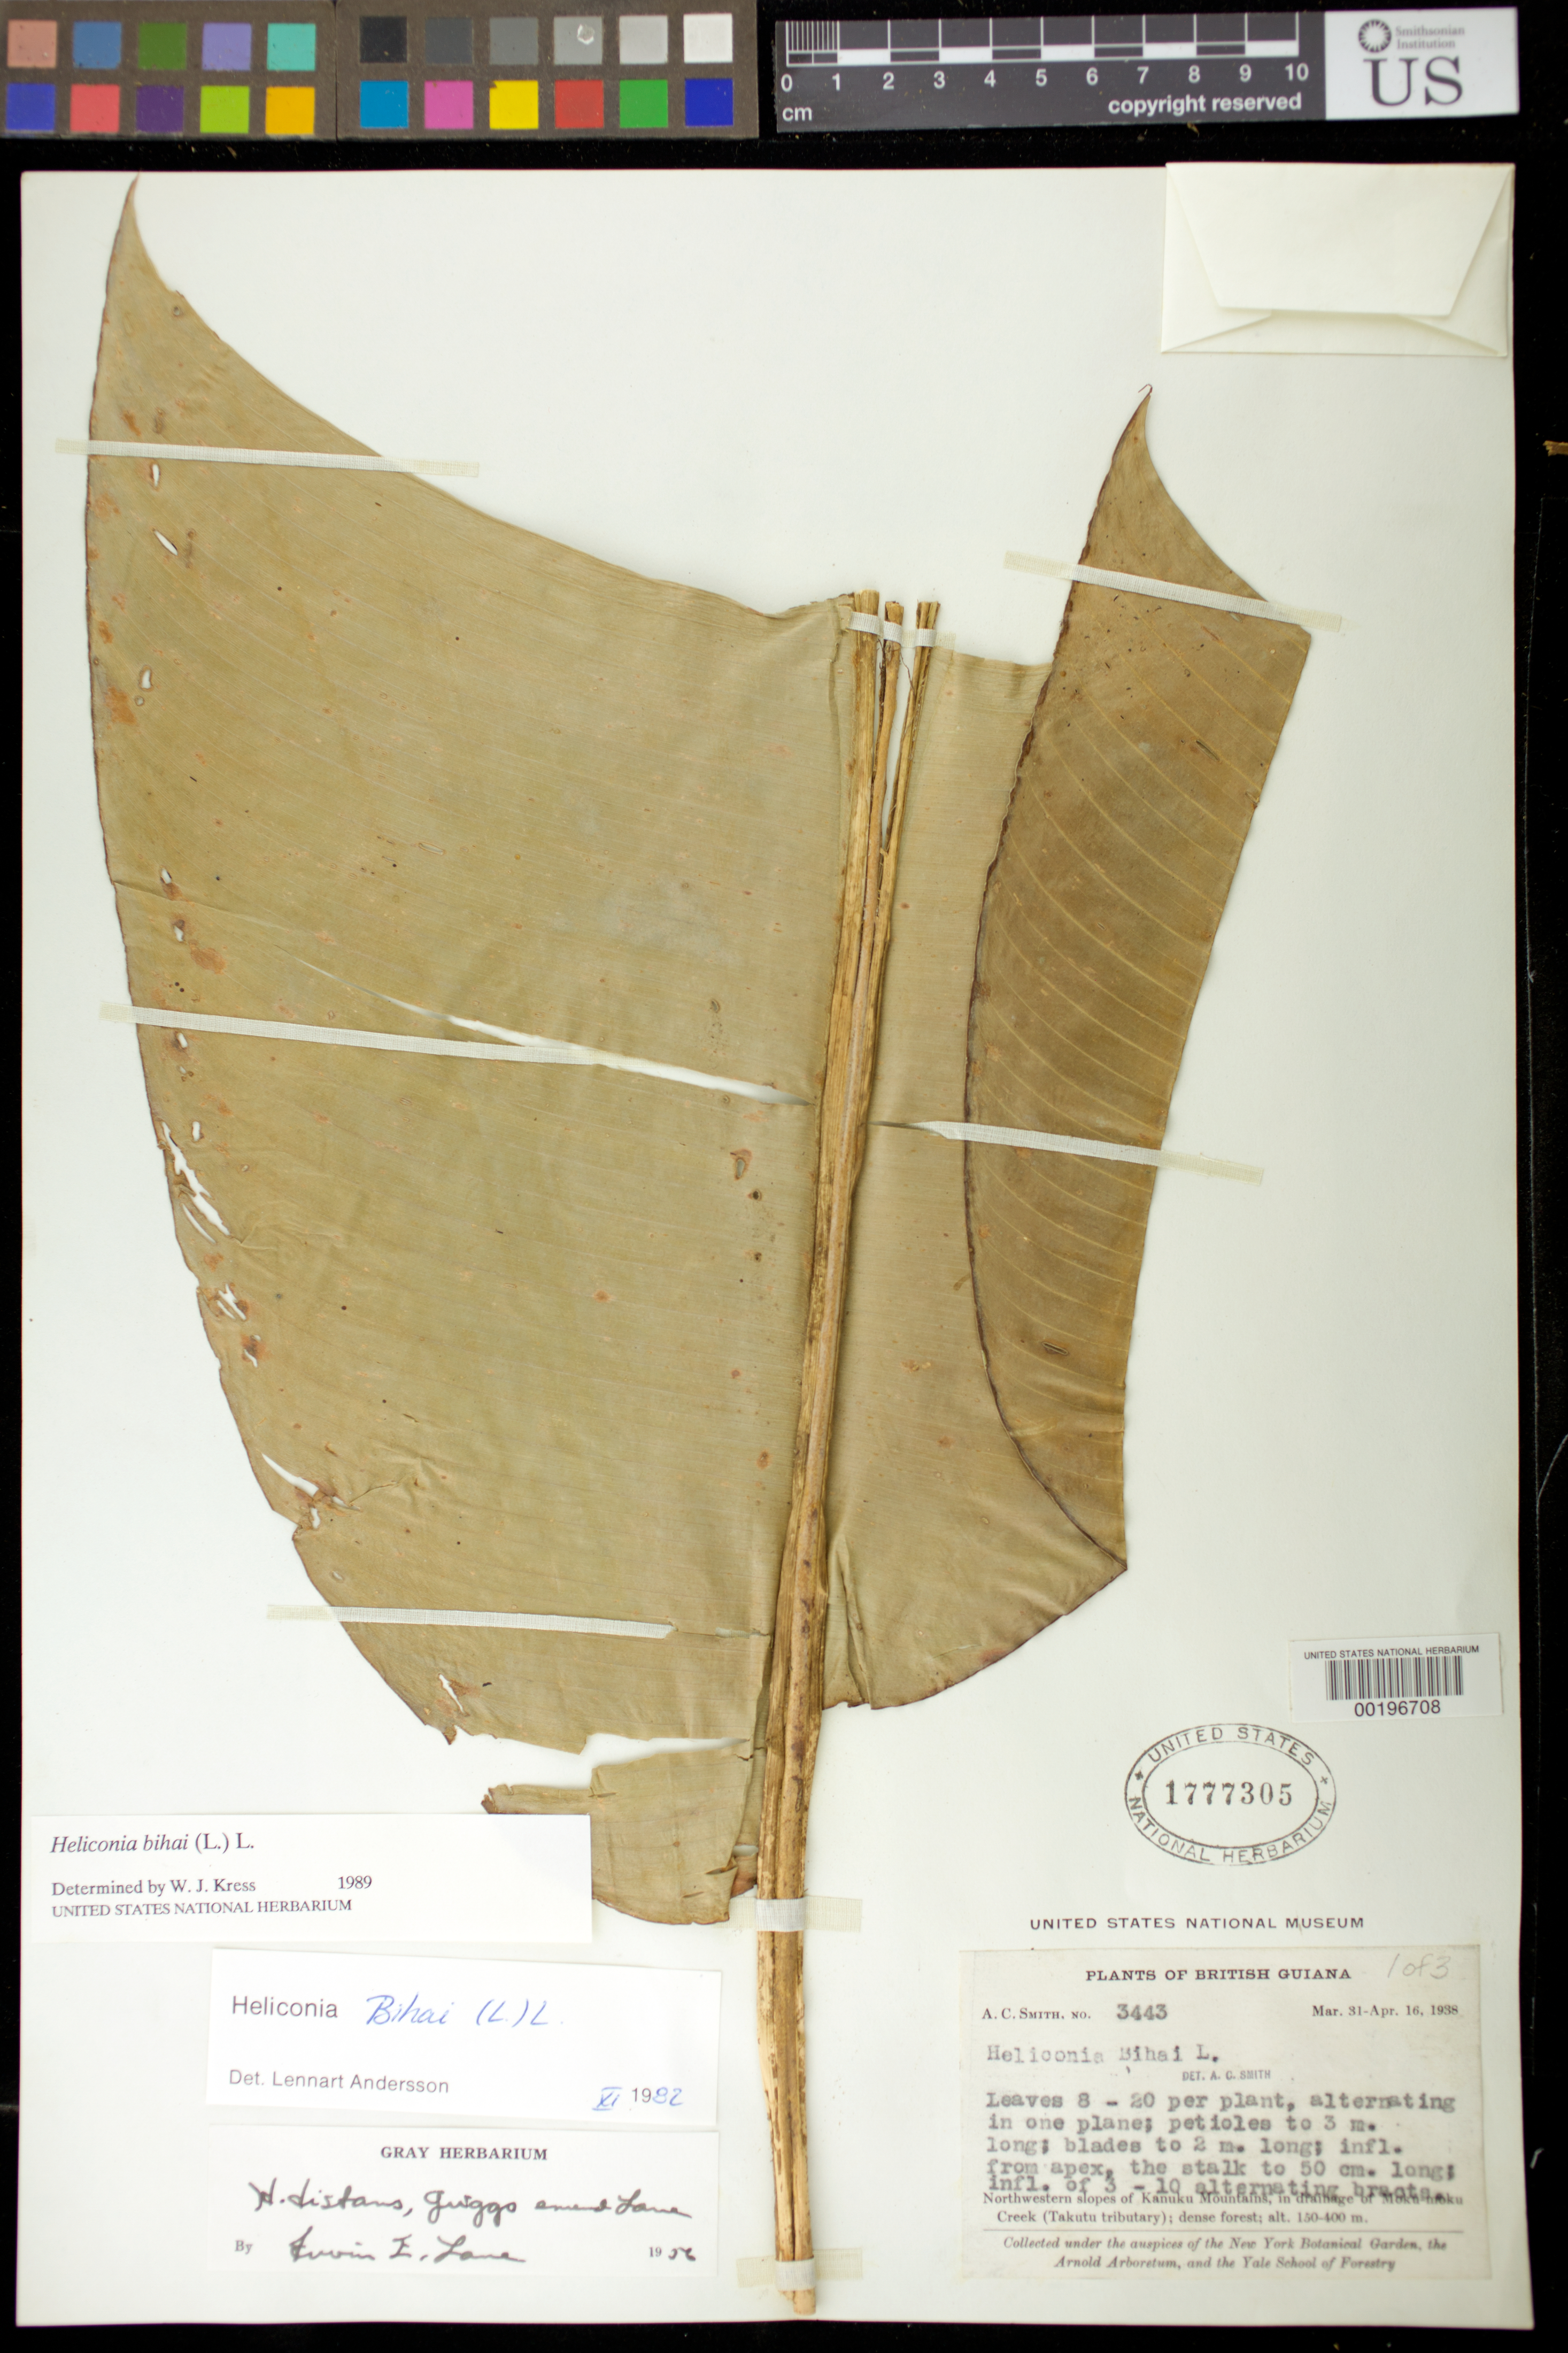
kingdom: Plantae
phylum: Tracheophyta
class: Liliopsida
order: Zingiberales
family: Heliconiaceae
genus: Heliconia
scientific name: Heliconia bihai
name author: (L.) L.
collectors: A. C. Smith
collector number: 3443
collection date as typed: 31 Mar 1938 to 16 Apr 1938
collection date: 1938-03-31/1938-04-16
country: Guyana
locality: Nw slopes of kanuku mountains, in drainage of moku-moku creek (takutu tributary), dense forest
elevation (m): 150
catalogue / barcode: US 1777305